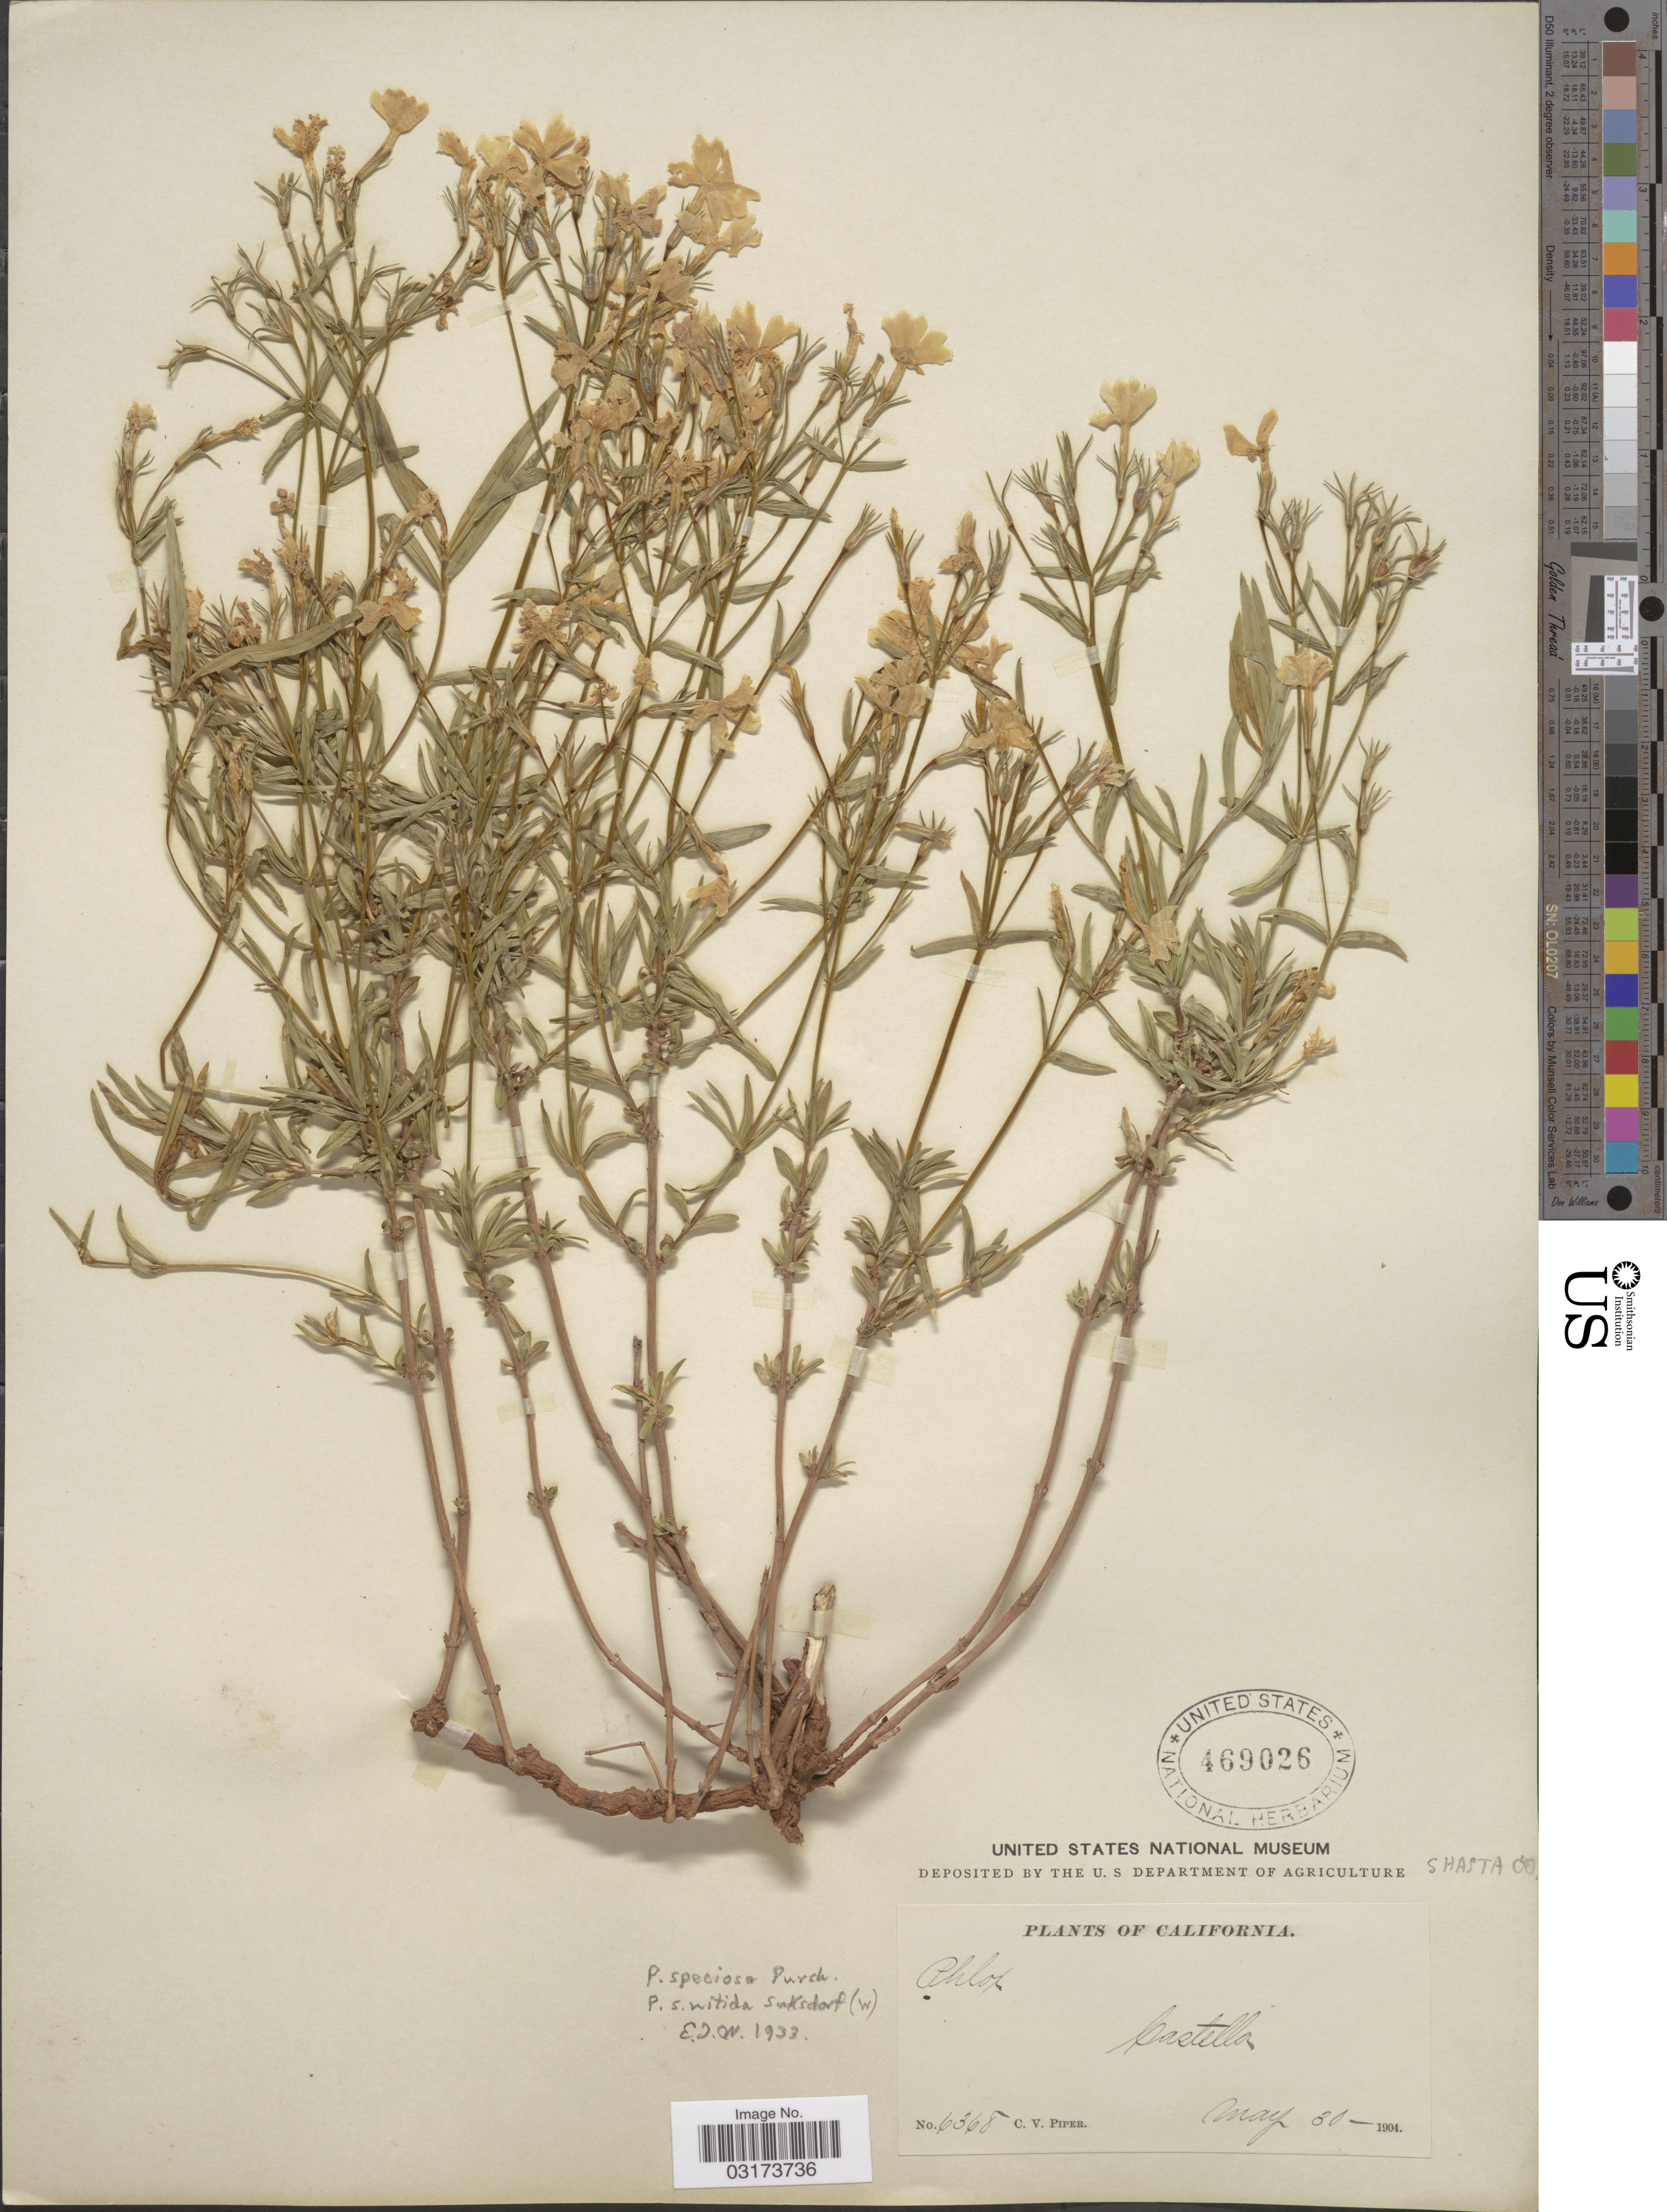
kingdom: Plantae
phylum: Tracheophyta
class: Magnoliopsida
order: Ericales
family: Polemoniaceae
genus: Phlox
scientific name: Phlox speciosa subsp. nitida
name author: (Suksd.) Wherry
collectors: C. V. Piper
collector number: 6368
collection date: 1904-05-30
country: United States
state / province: California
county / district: Shasta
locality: Castello. Shasta Co.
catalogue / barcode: US 469026